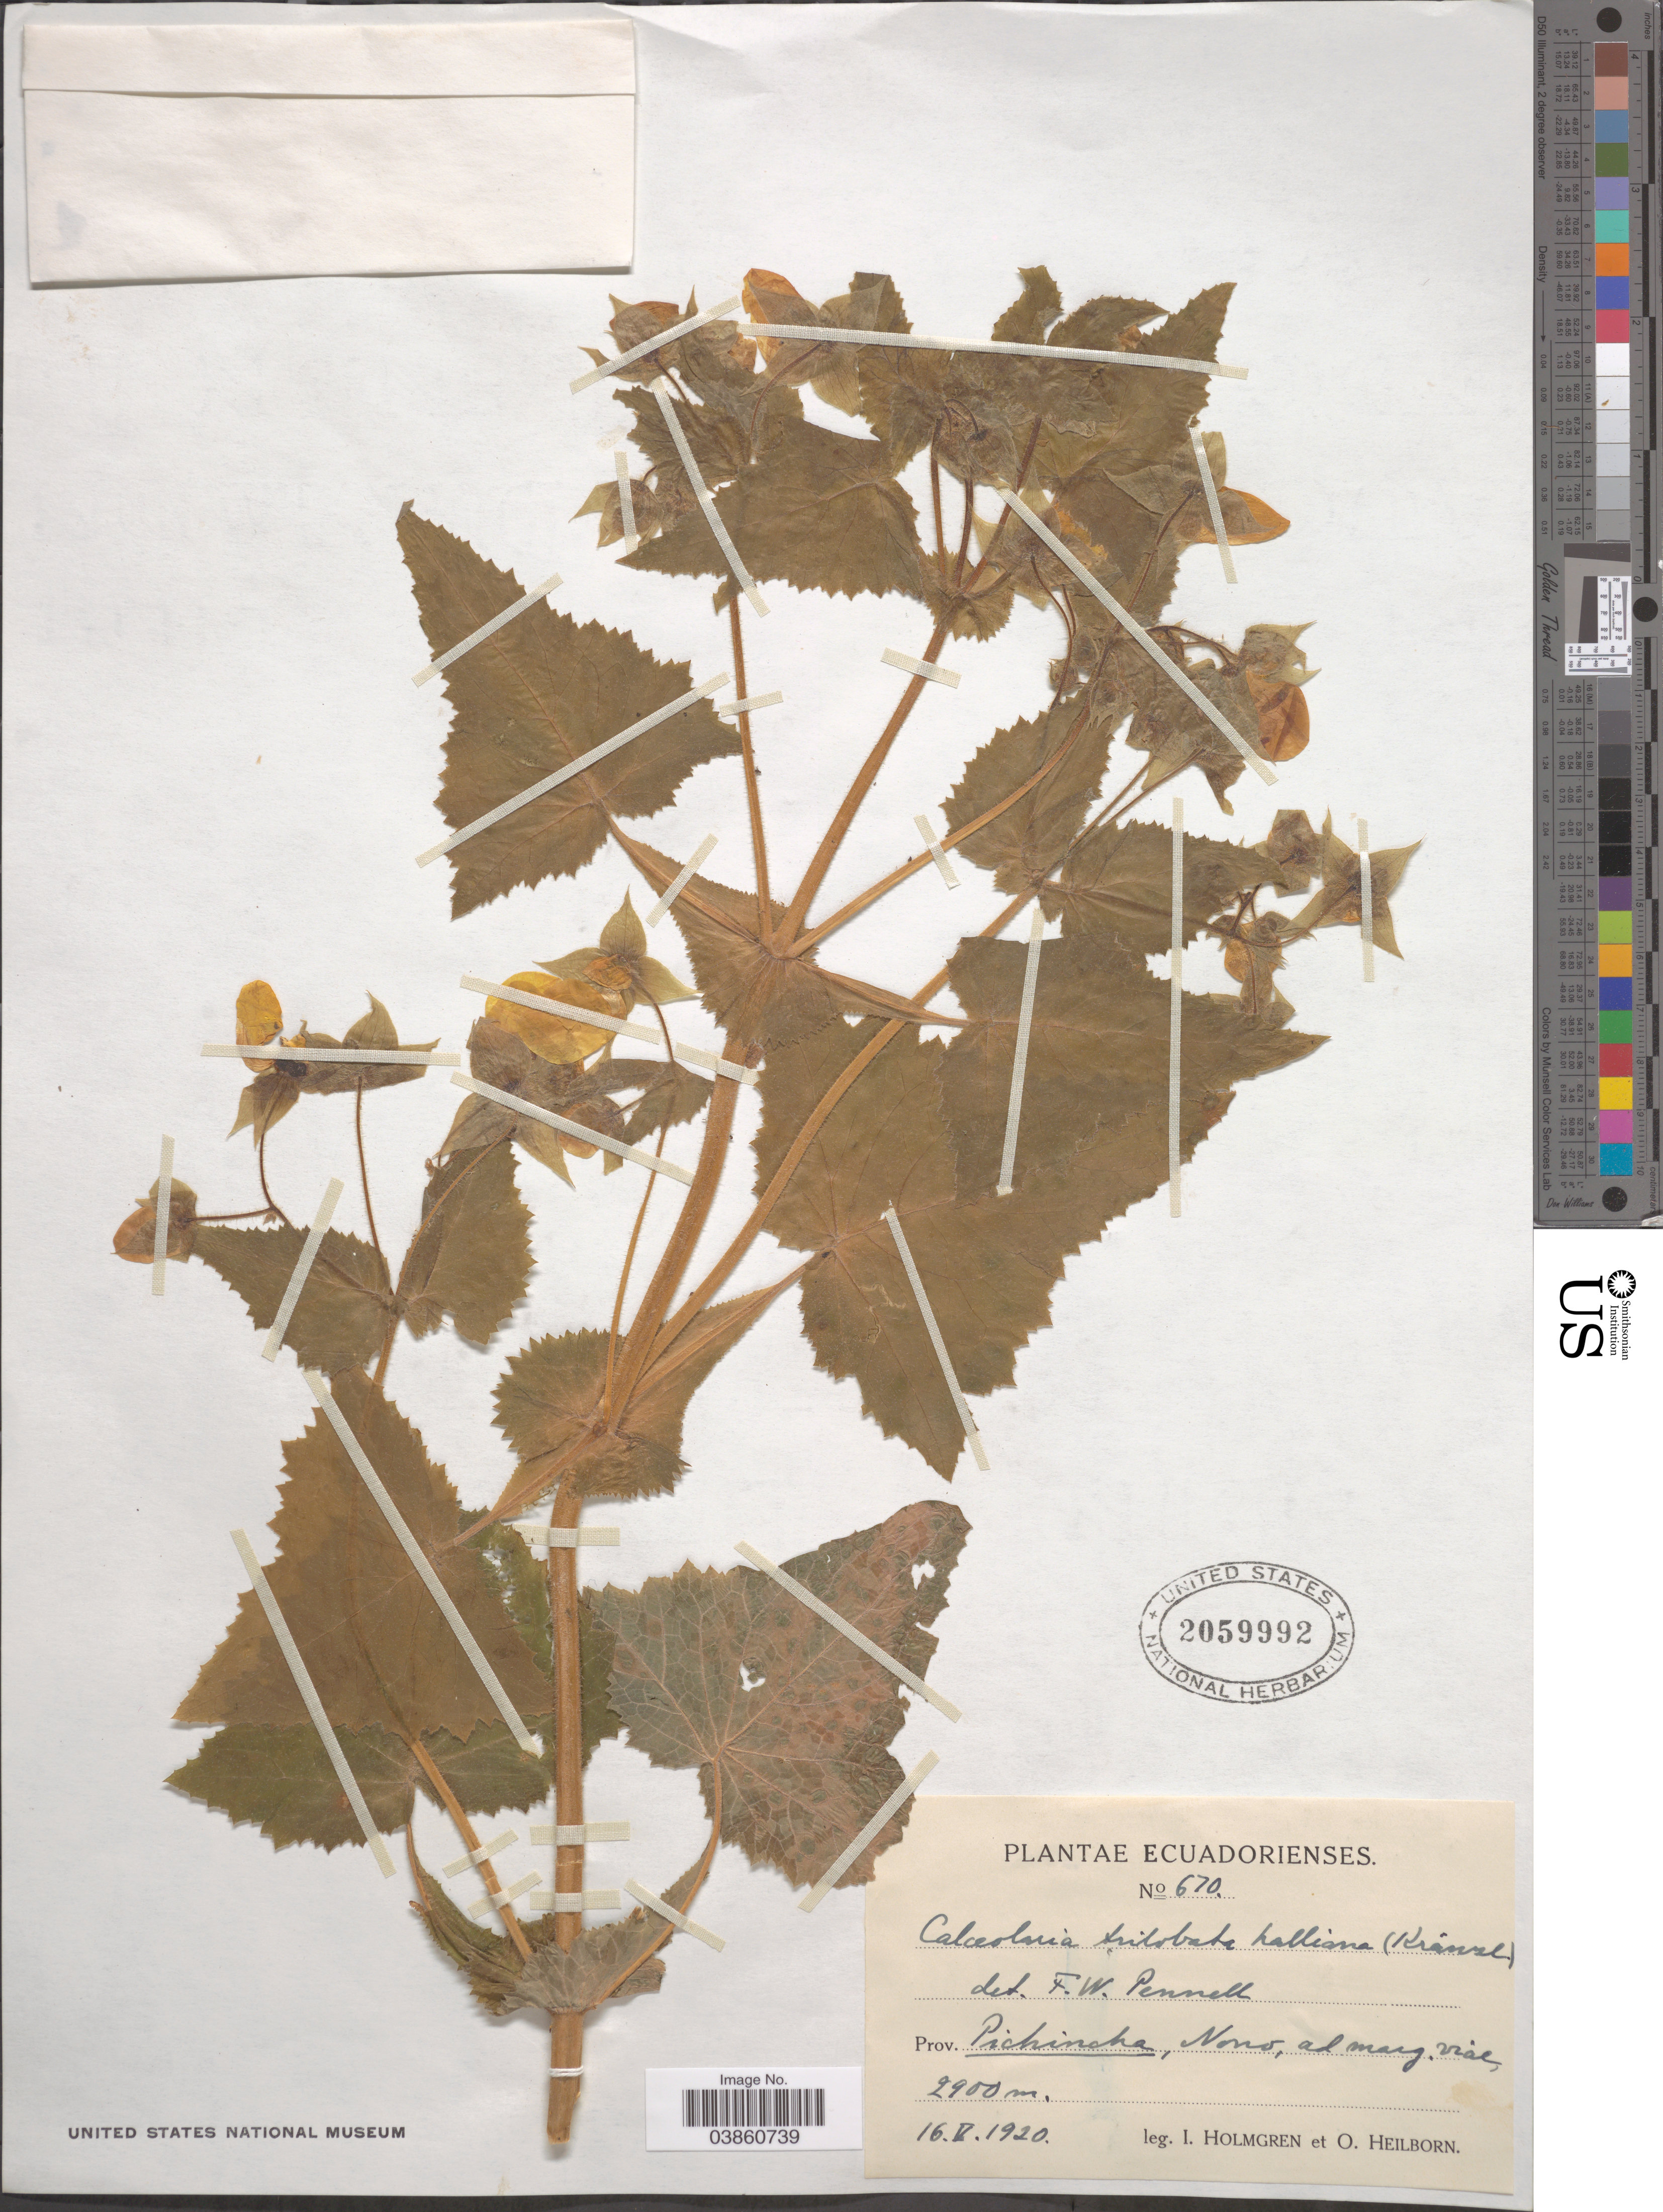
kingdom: Plantae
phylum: Tracheophyta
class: Magnoliopsida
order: Lamiales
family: Calceolariaceae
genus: Calceolaria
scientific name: Calceolaria trilobata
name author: Hemsl.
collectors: I. Holmgren & O. Heilborn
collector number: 670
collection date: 1920-05-16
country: Ecuador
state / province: Pichincha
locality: Nano.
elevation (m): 2900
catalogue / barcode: US 2059992